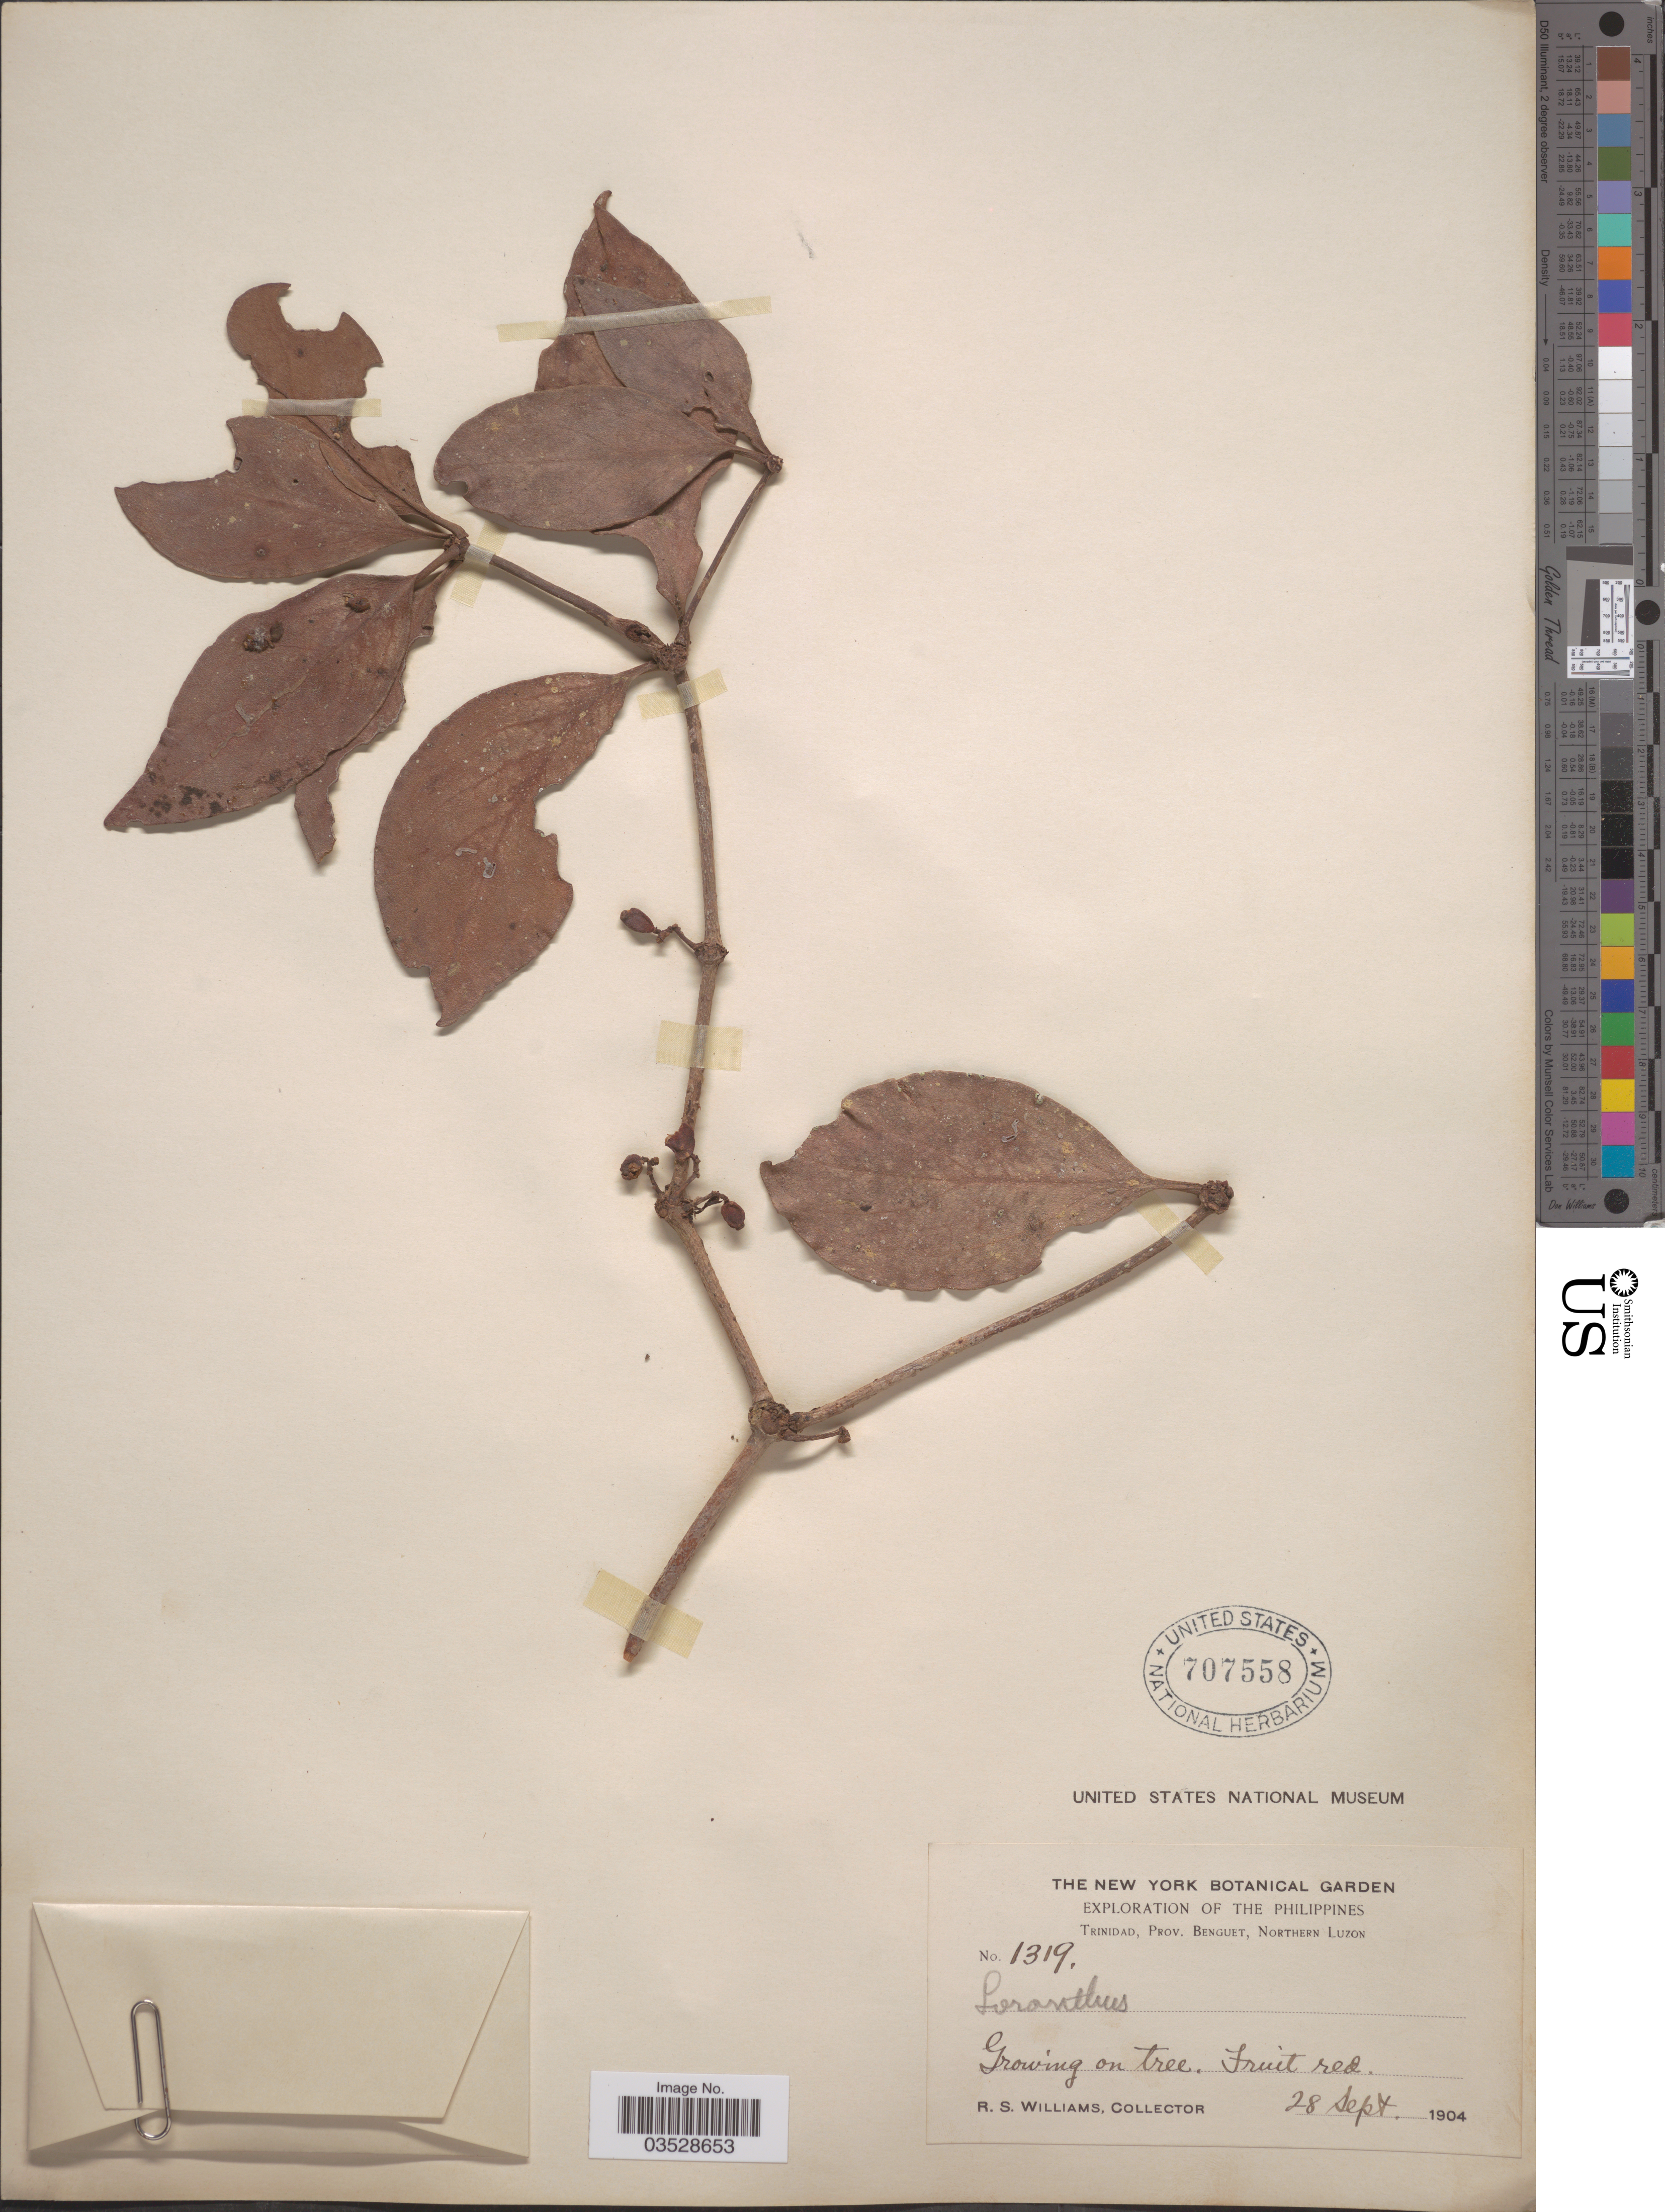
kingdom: Plantae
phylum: Tracheophyta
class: Magnoliopsida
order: Santalales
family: Loranthaceae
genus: Loranthus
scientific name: Loranthus sp.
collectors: R. S. Williams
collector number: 1319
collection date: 1904-09-28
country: Philippines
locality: Trinidad, Prov. Benguet, Northern Luzon.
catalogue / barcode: US 707558